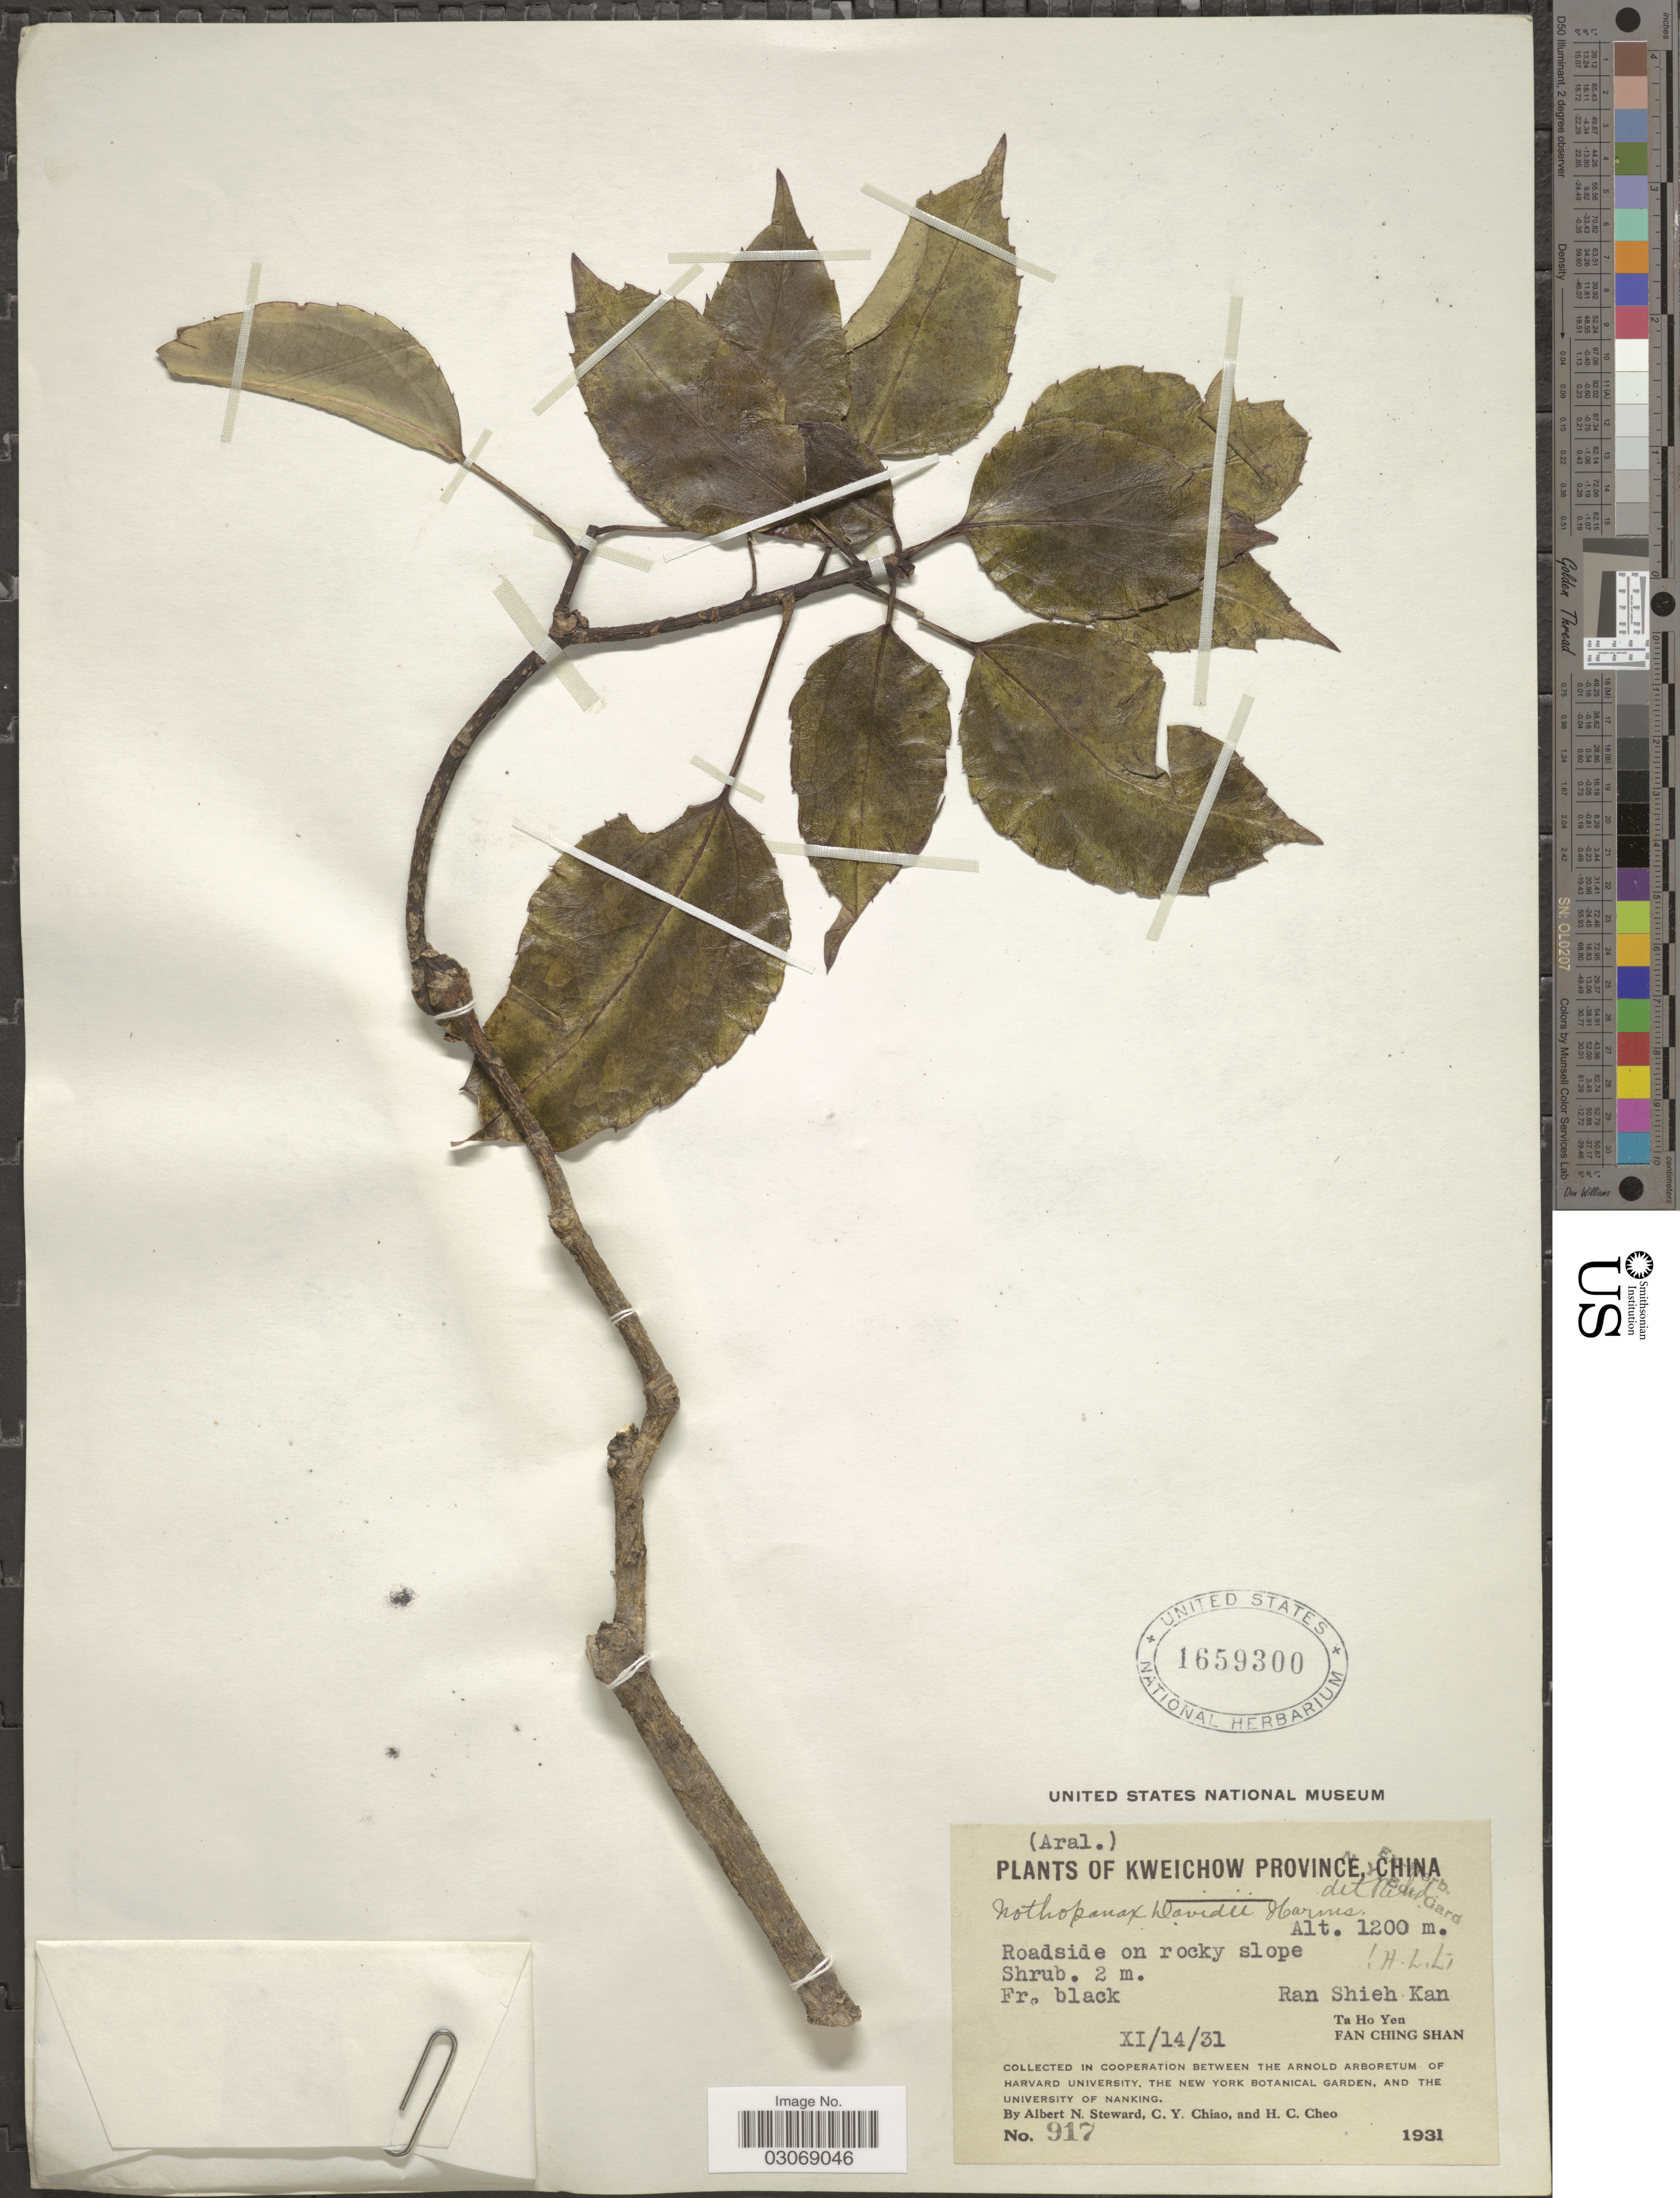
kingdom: Plantae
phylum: Tracheophyta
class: Magnoliopsida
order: Apiales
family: Araliaceae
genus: Nothopanax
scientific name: Nothopanax davidii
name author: (Franch.) Harms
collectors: A. N. Steward, C. Y. Chiao & H. Cheo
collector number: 917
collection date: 1931-11-14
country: China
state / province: Guizhou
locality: Kweichow. Ran Shieh Kan. Ta Ho Yen. Fan Chin Shan.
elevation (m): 1200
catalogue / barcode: US 1659300